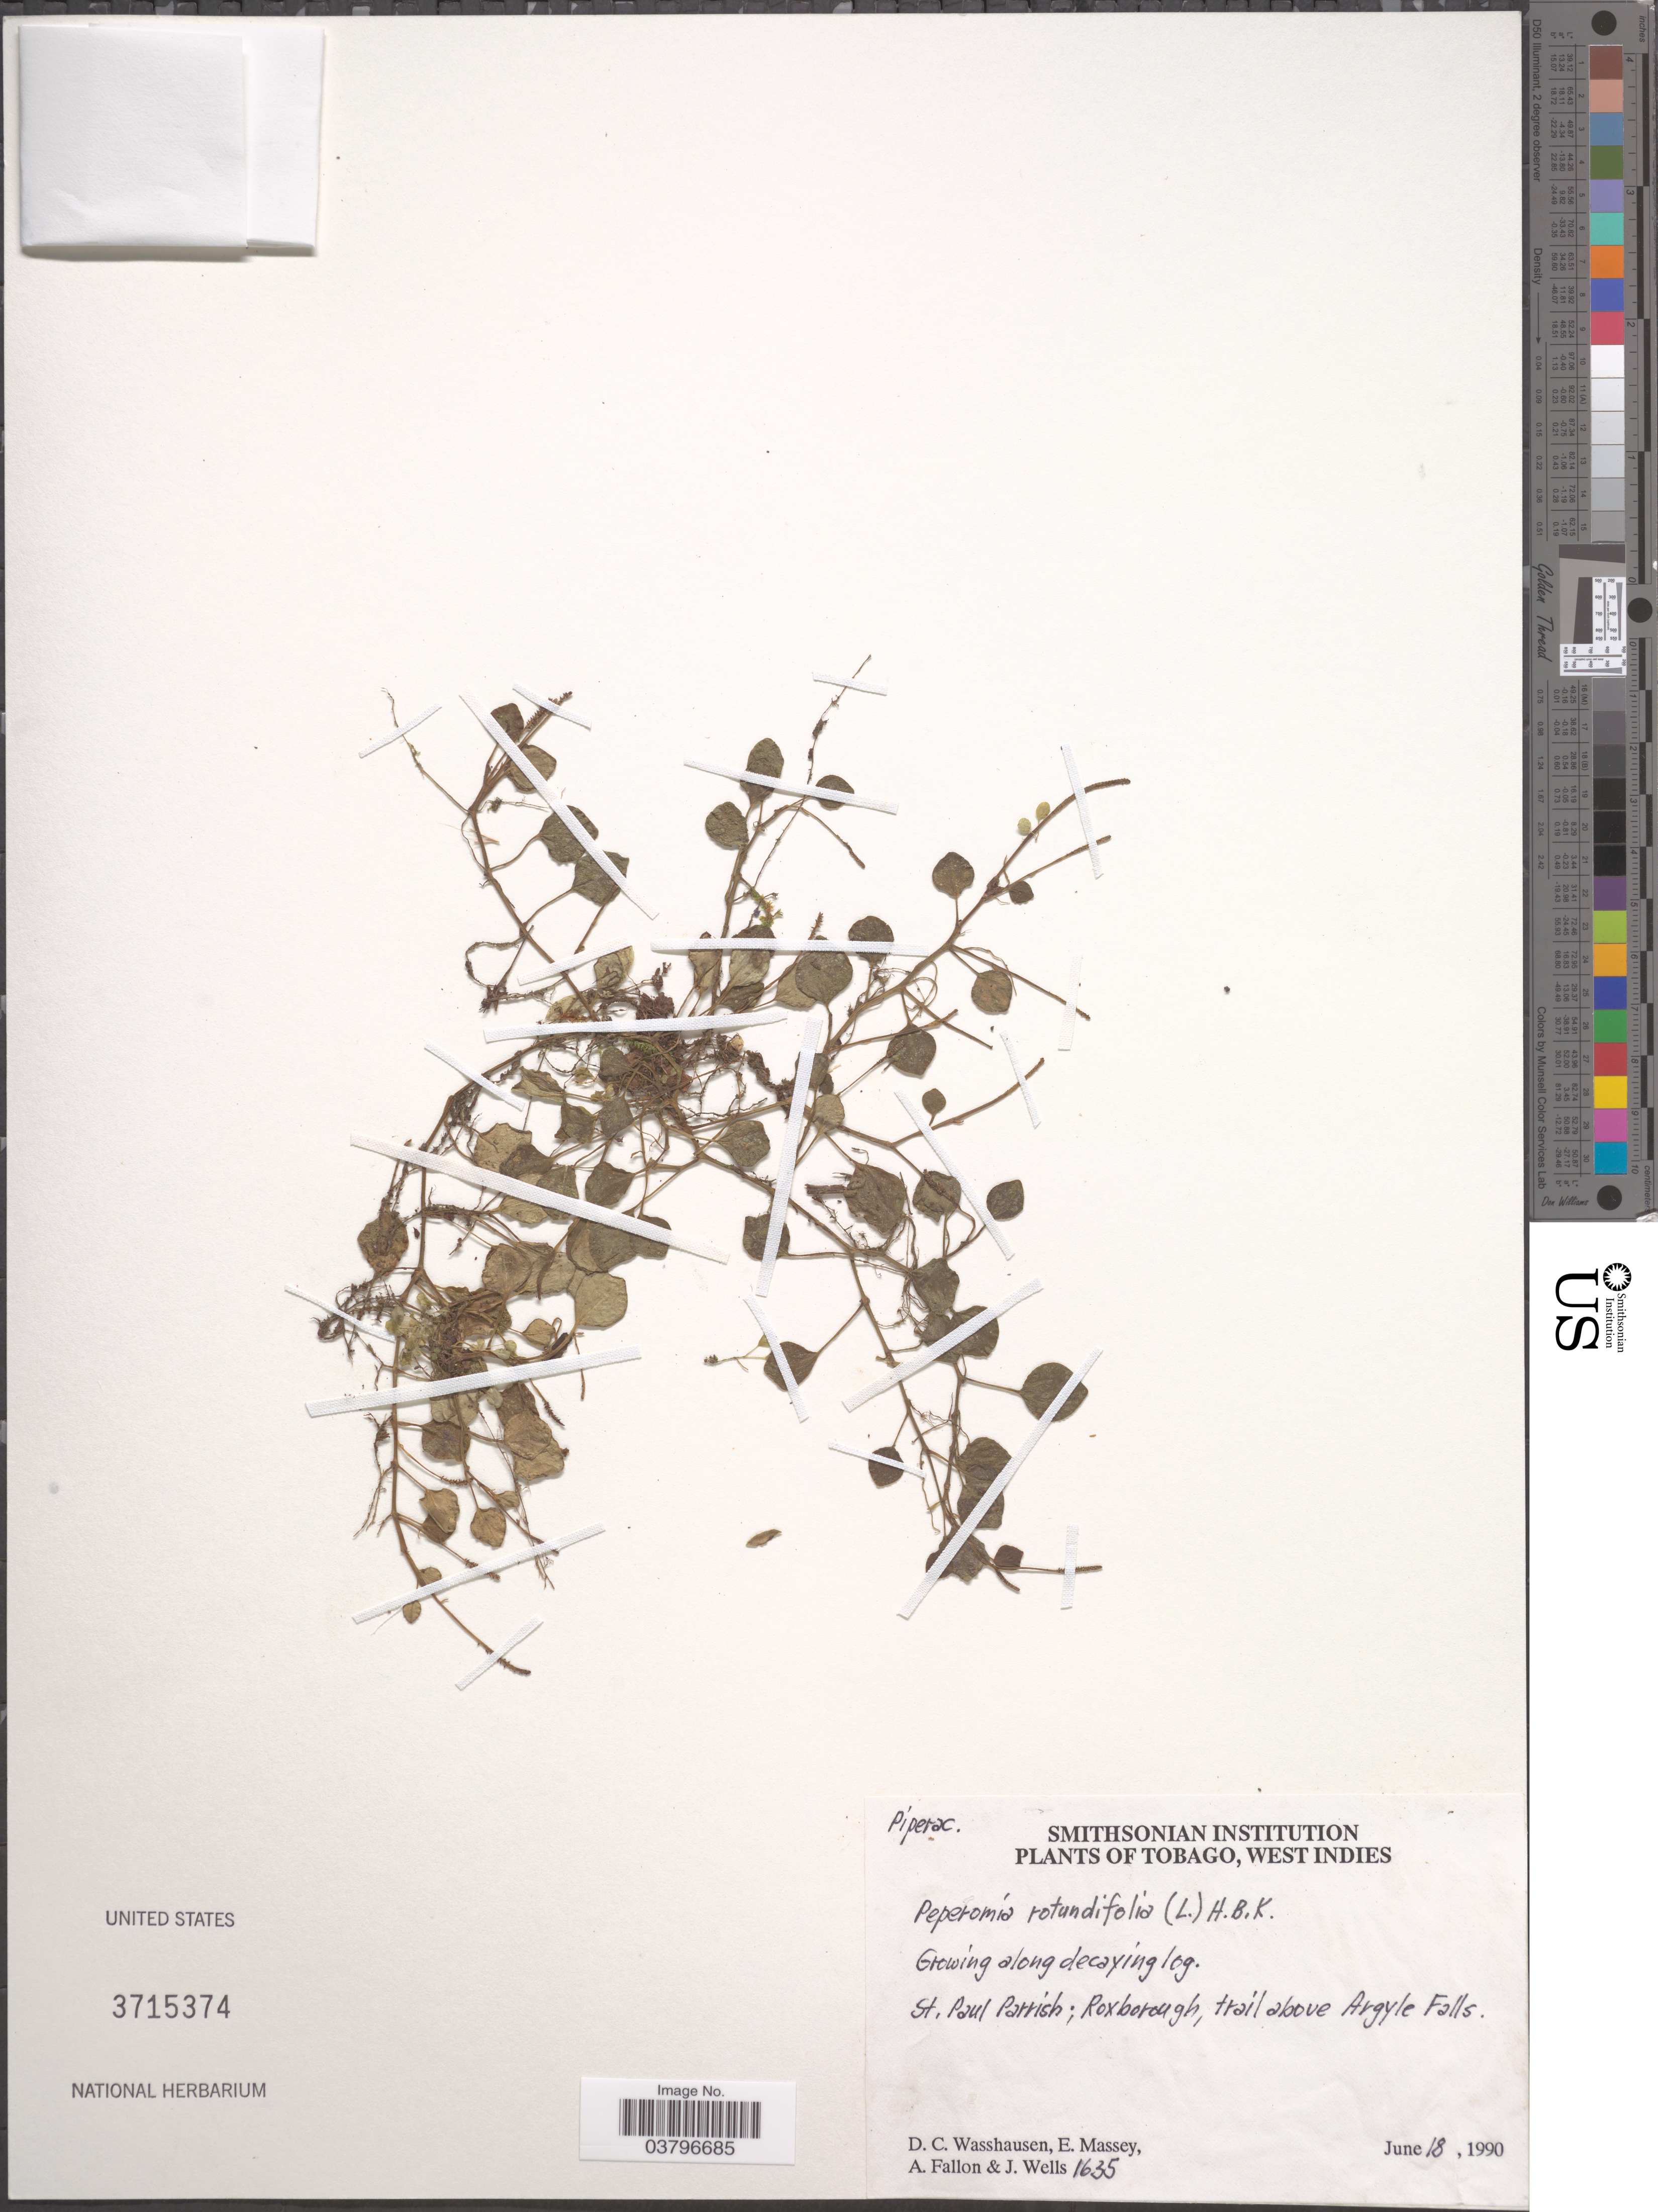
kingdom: Plantae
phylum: Tracheophyta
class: Magnoliopsida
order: Piperales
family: Piperaceae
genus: Peperomia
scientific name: Peperomia rotundifolia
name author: (L.) Kunth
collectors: D. C. Wasshausen, E. Massey, A. Fallon & J. Wells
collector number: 1635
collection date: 1990-06-18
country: Trinidad and Tobago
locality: Tobago, West Indies. St. Paul Parish; Roxborough, trail above Argyle Falls.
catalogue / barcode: US 3715374